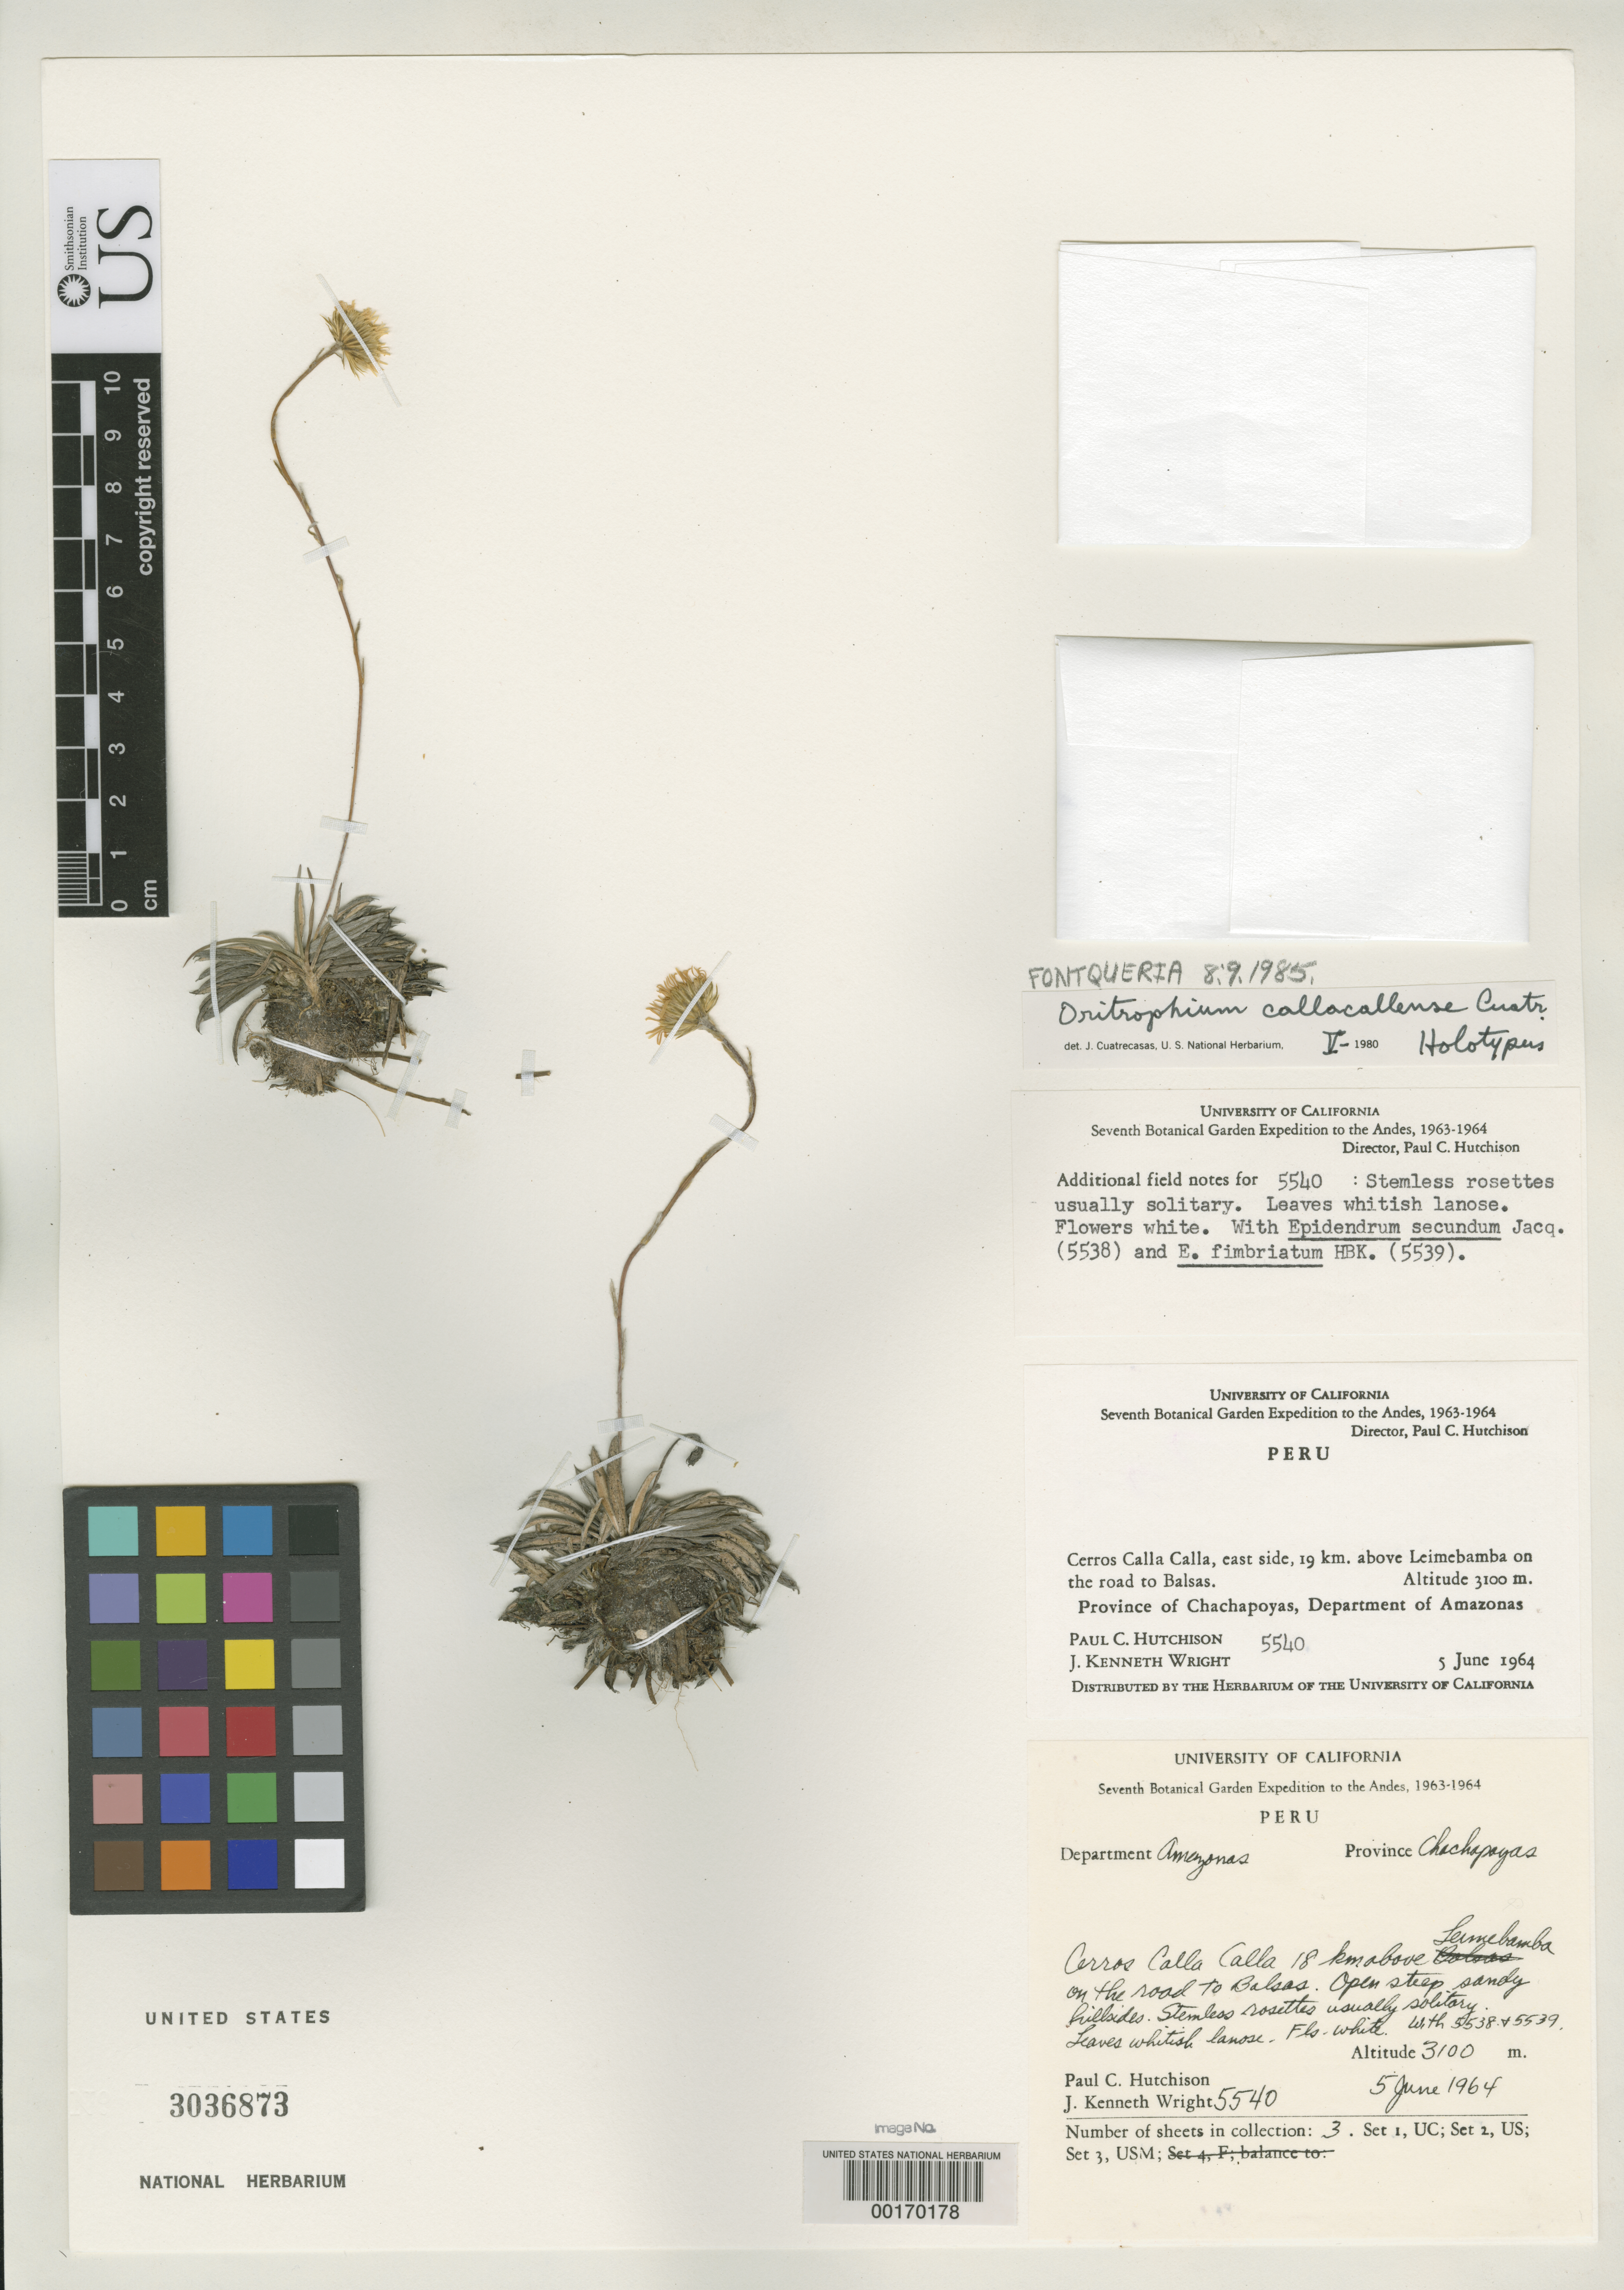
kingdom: Plantae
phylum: Tracheophyta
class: Magnoliopsida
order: Asterales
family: Asteraceae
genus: Oritrophium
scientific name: Oritrophium callacallense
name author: Cuatrec.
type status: Holotype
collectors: P. C. Hutchison & J. K. Wright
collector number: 5540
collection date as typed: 05 Jun 1964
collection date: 1964-06-05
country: Peru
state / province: Amazonas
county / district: Chachapoyas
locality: Cerros de Calla-Calla, 18 km above Leimebamba on road to Balsas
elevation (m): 3850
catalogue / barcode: US 3036873